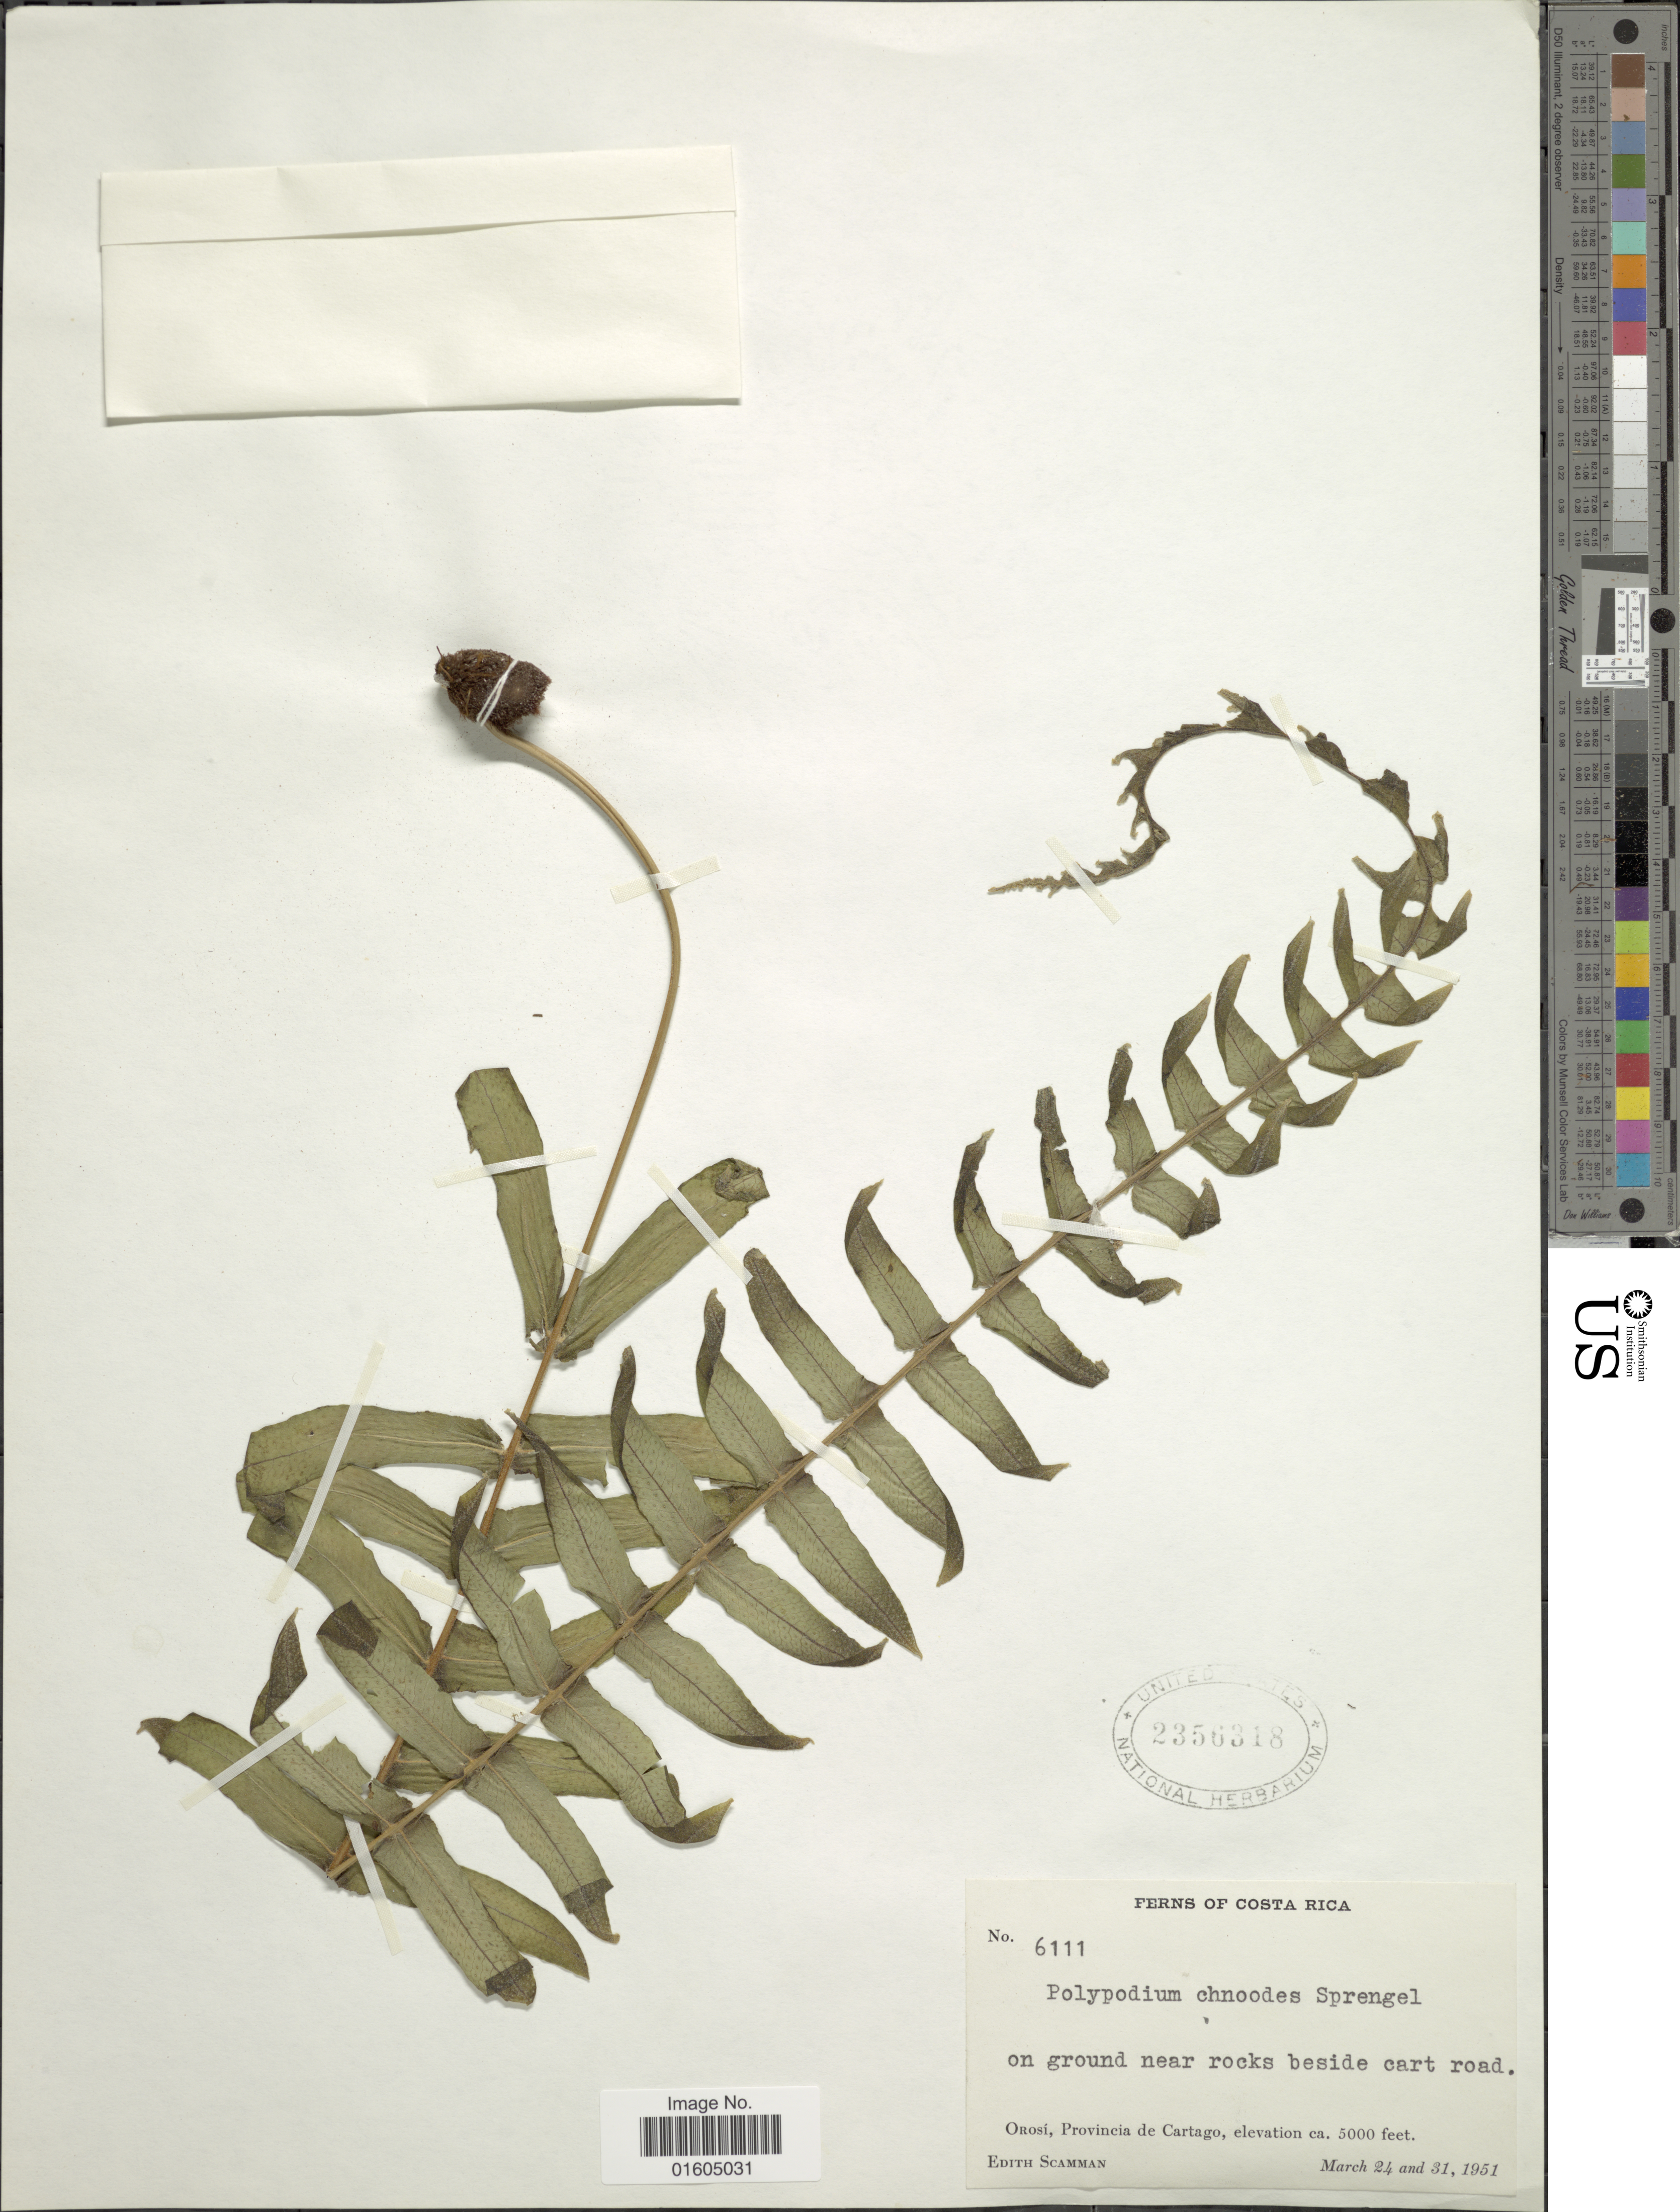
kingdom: Plantae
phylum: Tracheophyta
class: Polypodiopsida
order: Polypodiales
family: Polypodiaceae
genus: Serpocaulon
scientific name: Serpocaulon dissimile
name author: (L.) A.R. Sm.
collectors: E. Scamman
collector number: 6111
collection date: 1951-03-24/1951-03-31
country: Costa Rica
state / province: Cartago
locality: Costa Rica. Orosi, Provincia de Cartago, on ground near rocks beside cart road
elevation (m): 1524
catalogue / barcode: US 2356318